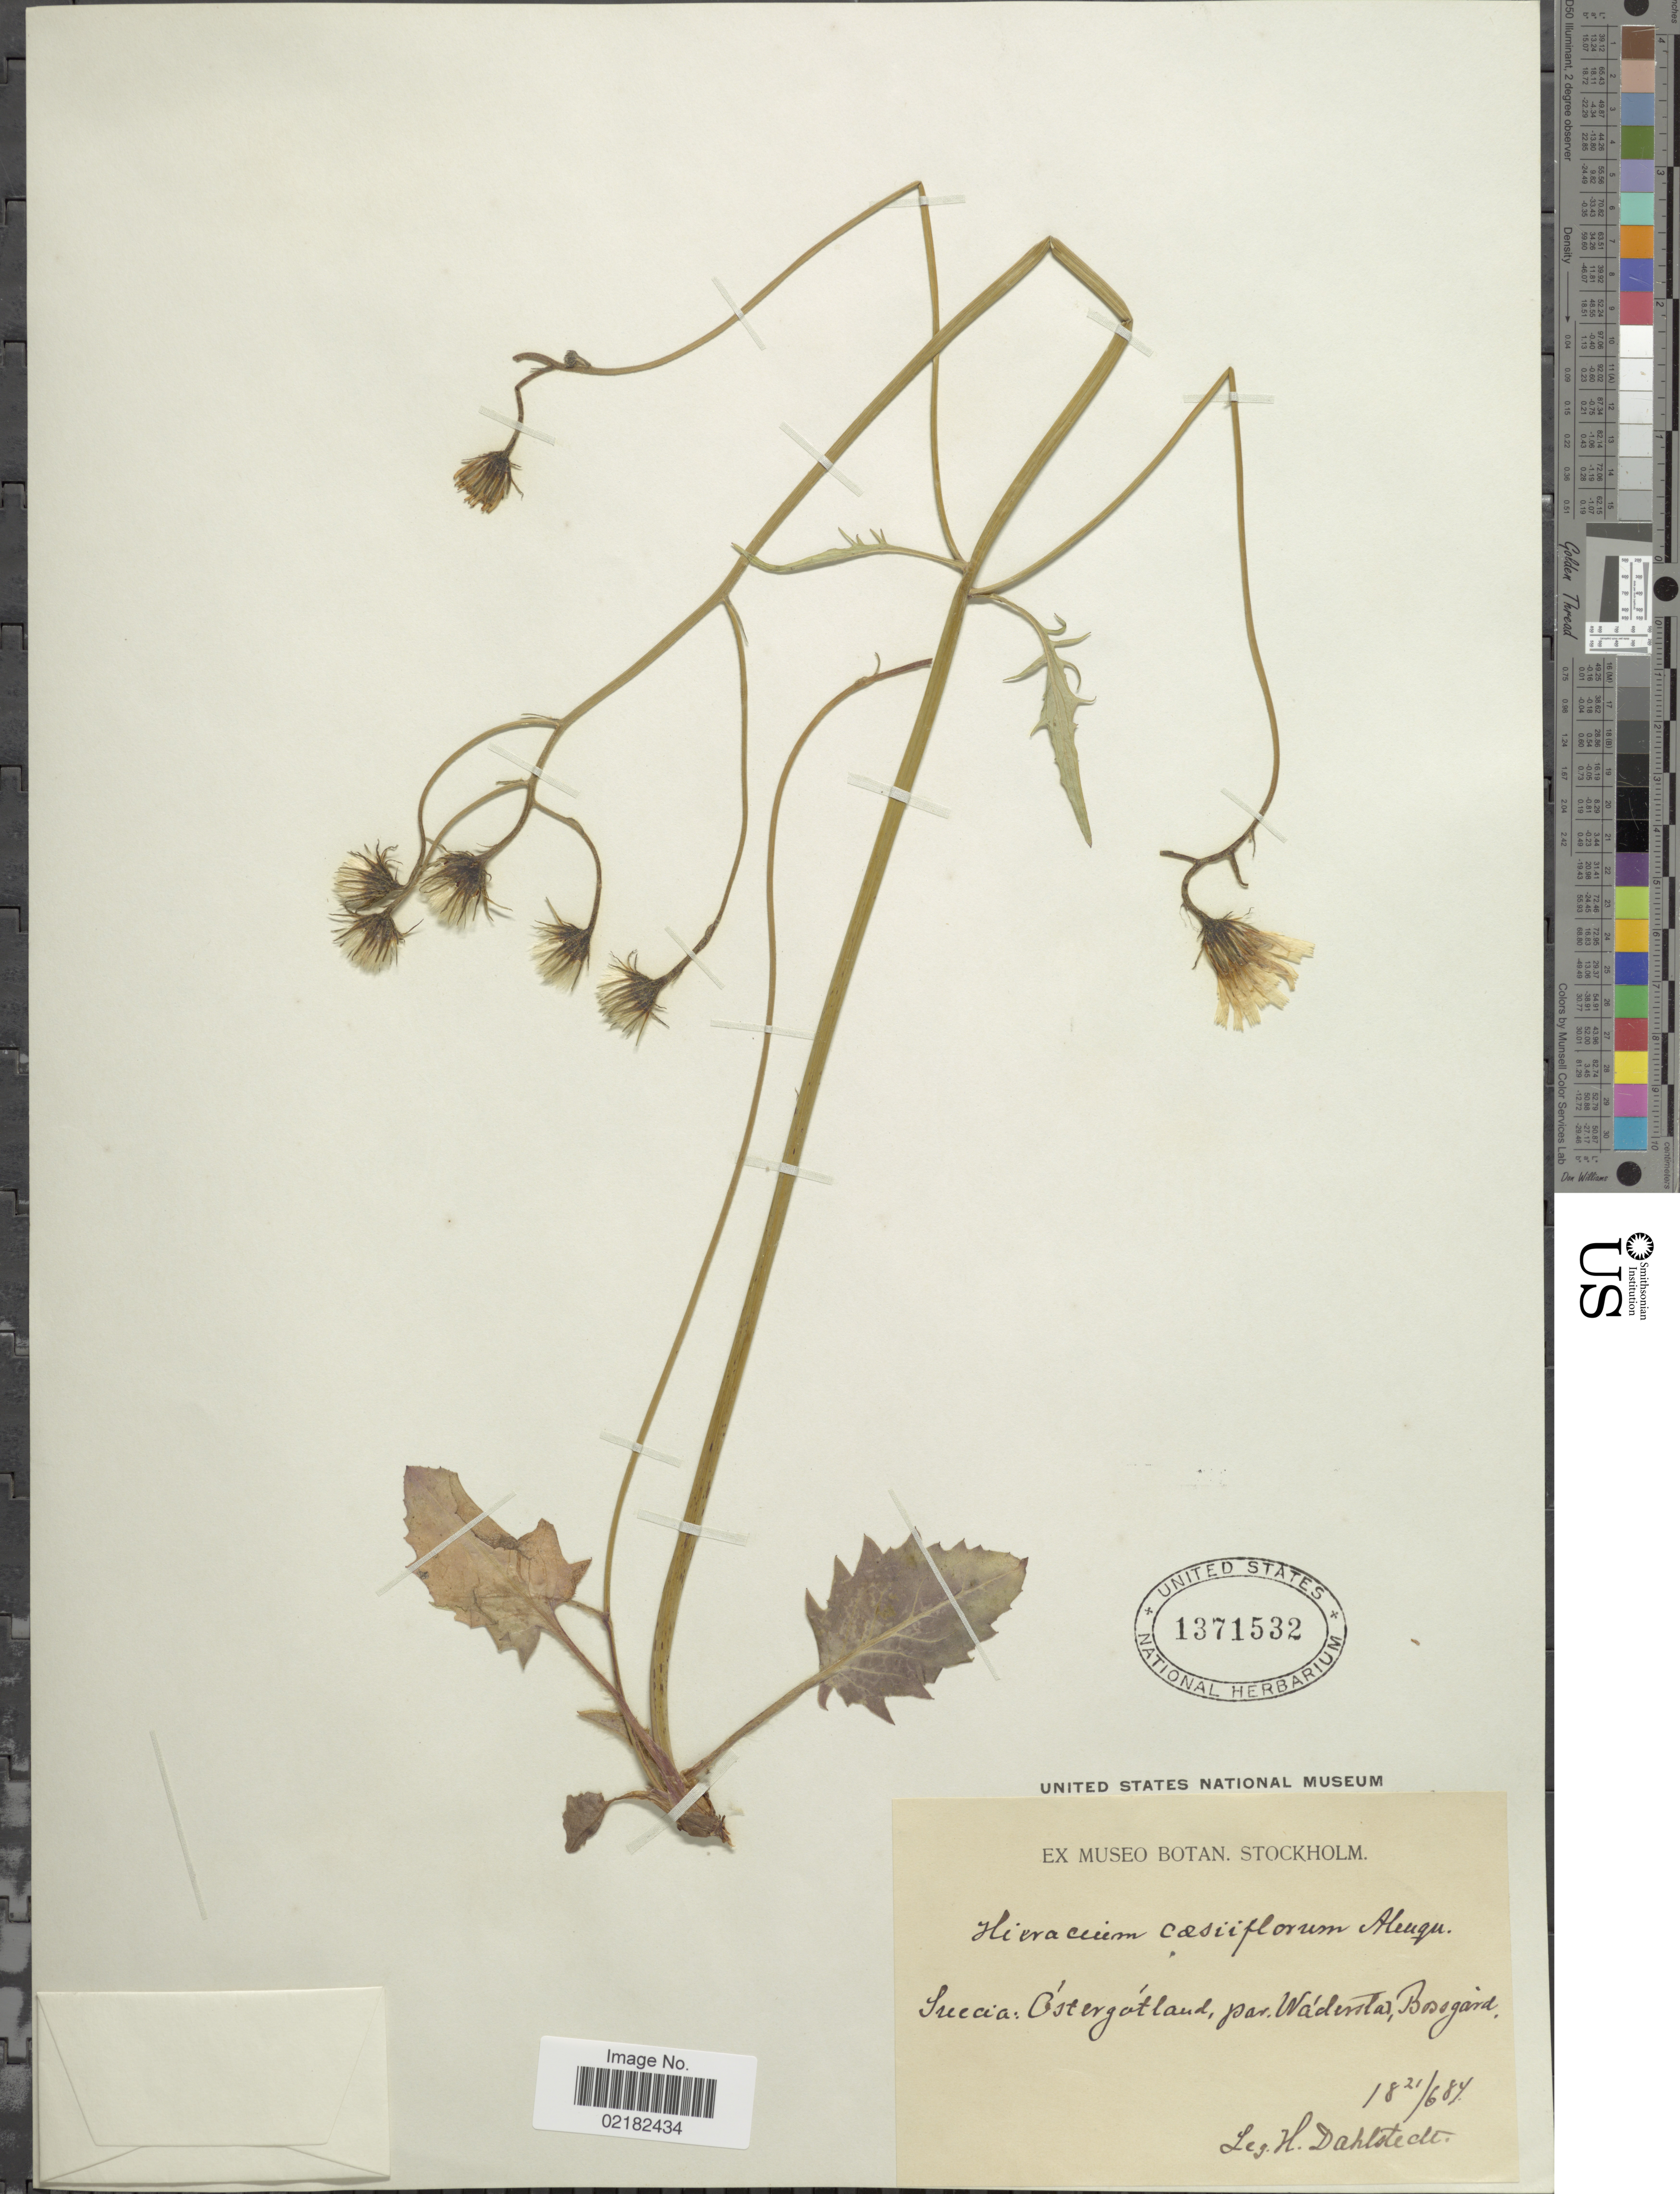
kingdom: Plantae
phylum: Tracheophyta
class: Magnoliopsida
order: Asterales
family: Asteraceae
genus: Hieracium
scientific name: Hieracium bifidum subsp. caesiiflorum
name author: (Norrl.) Zahn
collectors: H. G. Dahlstedt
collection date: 1884-06-21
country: Sweden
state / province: Östergötland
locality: Suecia, Ostergotland, par. Väderstad, Bossgard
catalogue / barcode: US 1371532